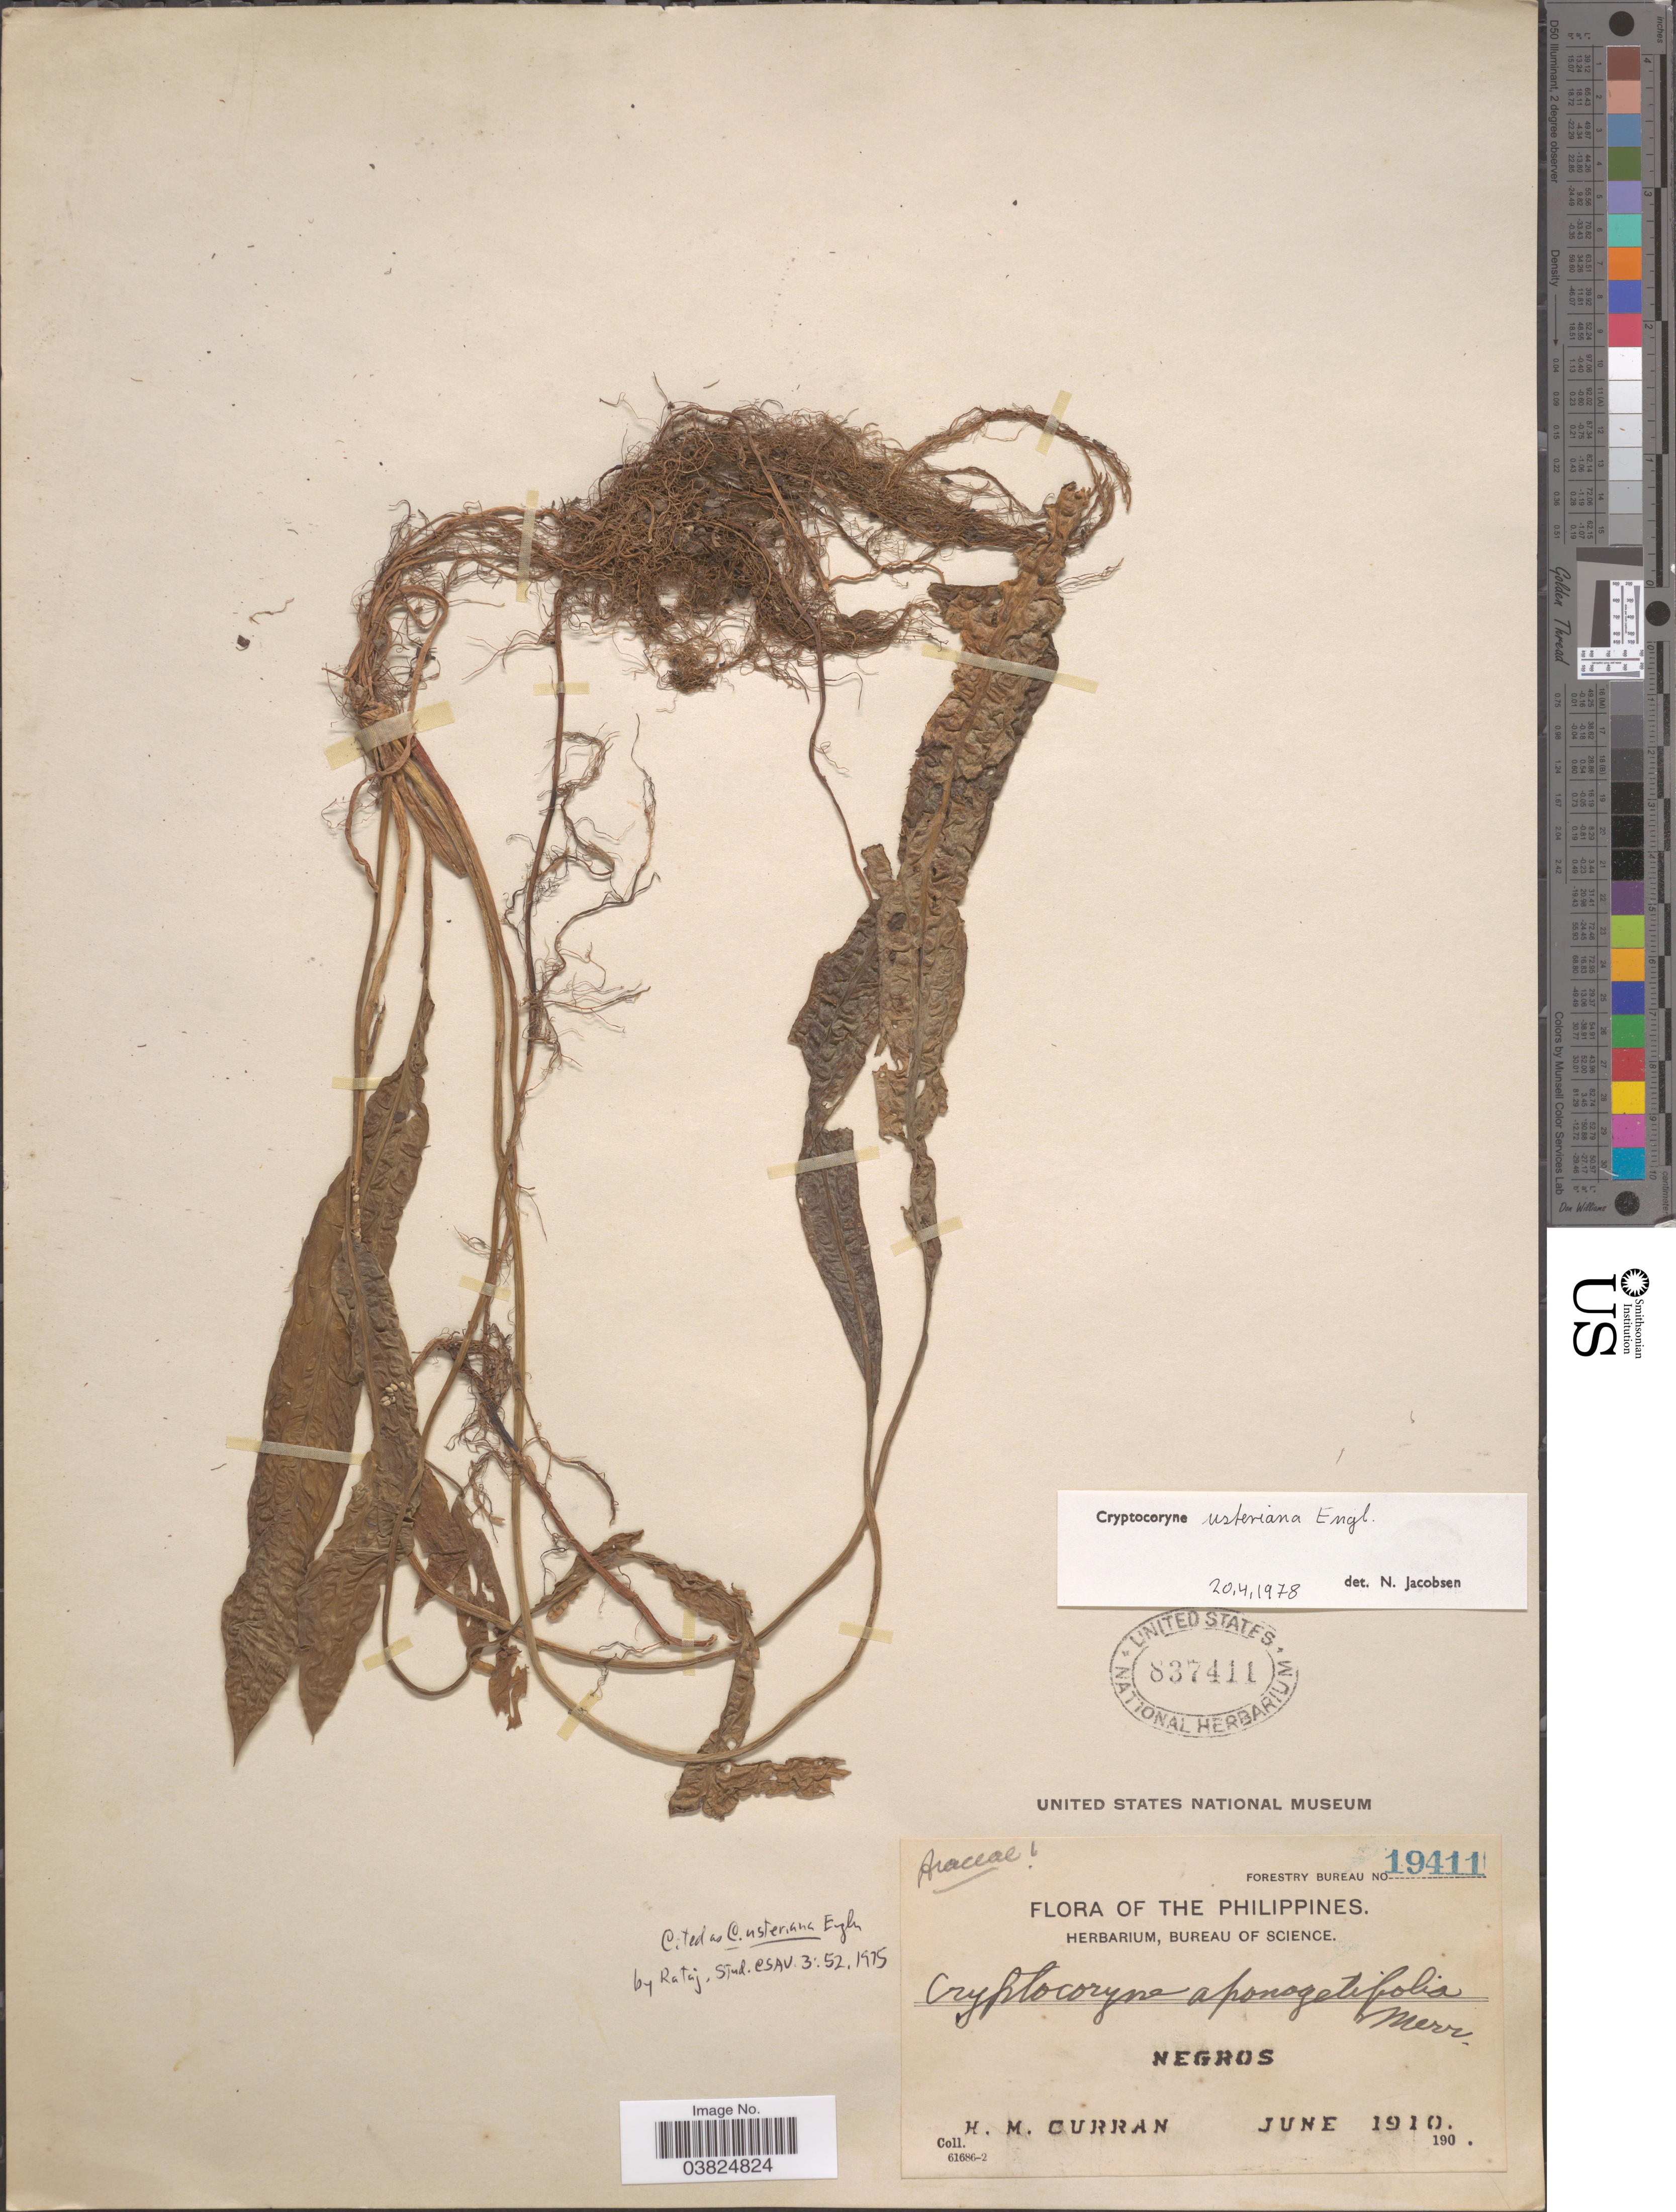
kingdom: Plantae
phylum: Tracheophyta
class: Liliopsida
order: Alismatales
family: Araceae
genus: Cryptocoryne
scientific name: Cryptocoryne usteriana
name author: Engl.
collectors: H. M. Curran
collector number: Forestry Bureau 19411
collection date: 1910-06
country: Philippines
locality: Negros.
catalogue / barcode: US 837411